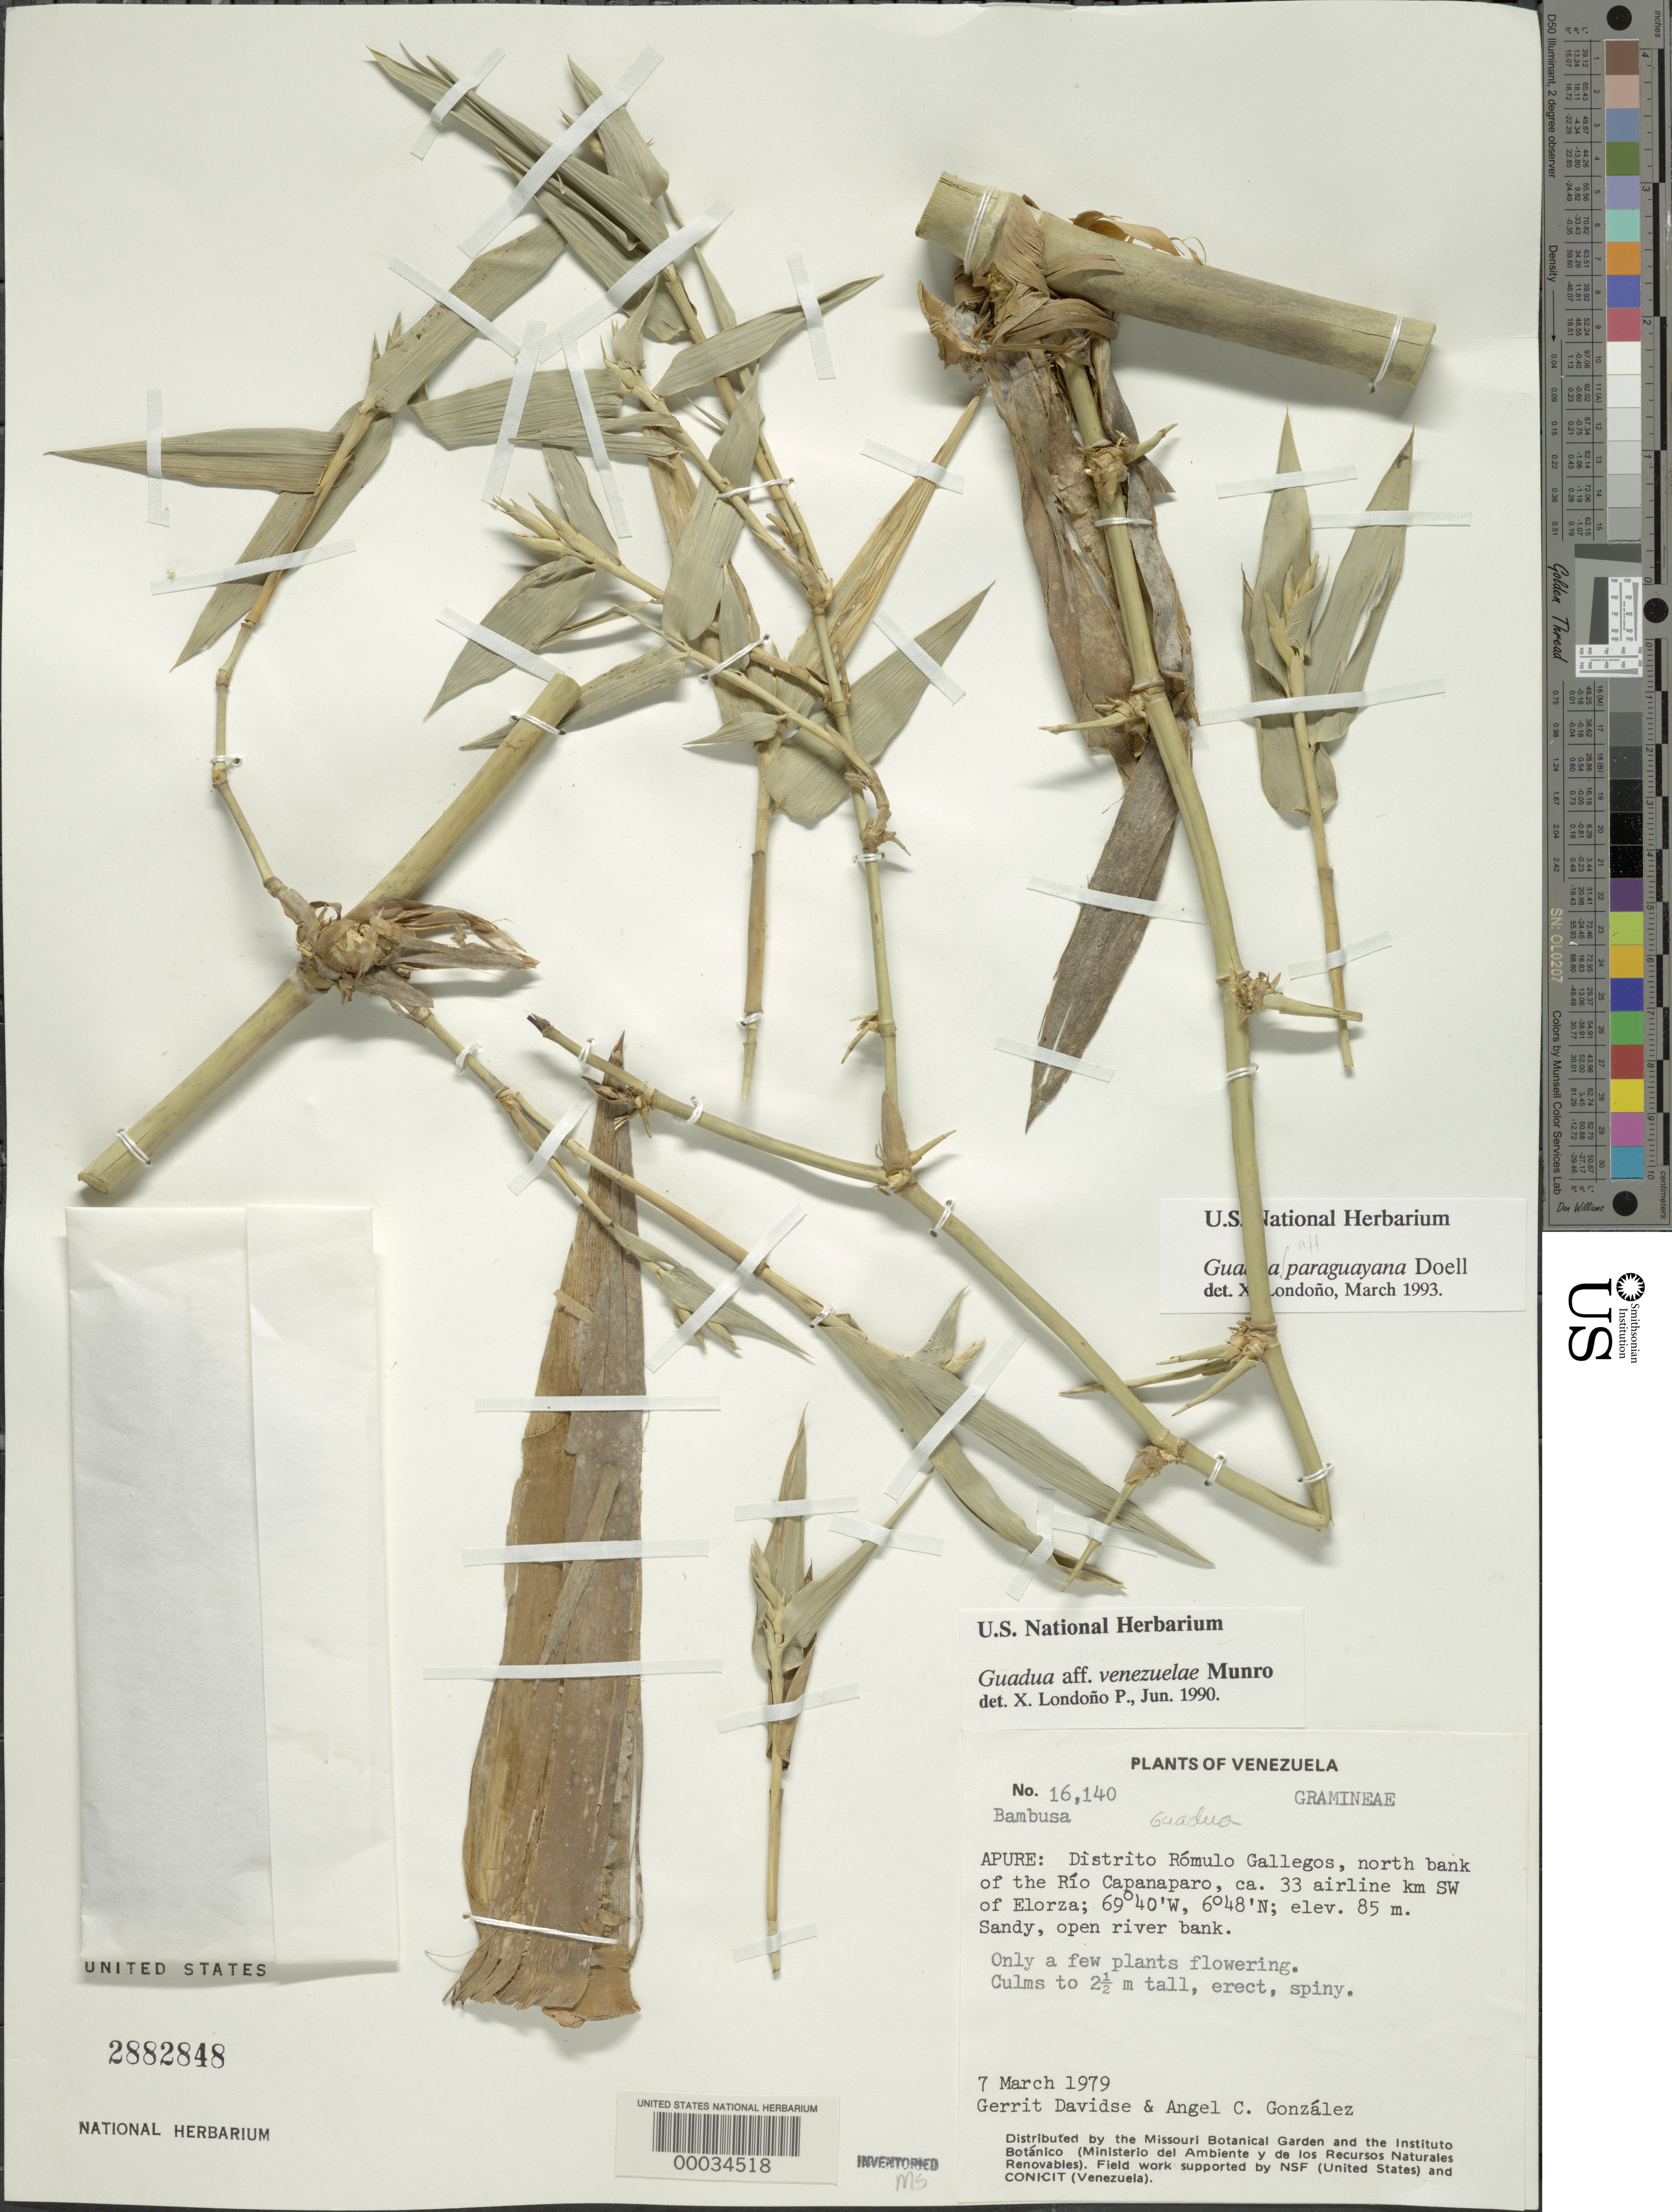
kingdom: Plantae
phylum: Tracheophyta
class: Liliopsida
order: Poales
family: Poaceae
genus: Guadua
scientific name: Guadua paraguayana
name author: Döll in Mart.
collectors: G. Davidse & A. C. González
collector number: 16140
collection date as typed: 07 Mar 1979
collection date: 1979-03-07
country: Venezuela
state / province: Apure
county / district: Rómulo Gallegos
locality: Rio capanaparo, ca 33 km sw of elorza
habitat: Sandy, open river bank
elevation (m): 85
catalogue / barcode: US 2882848